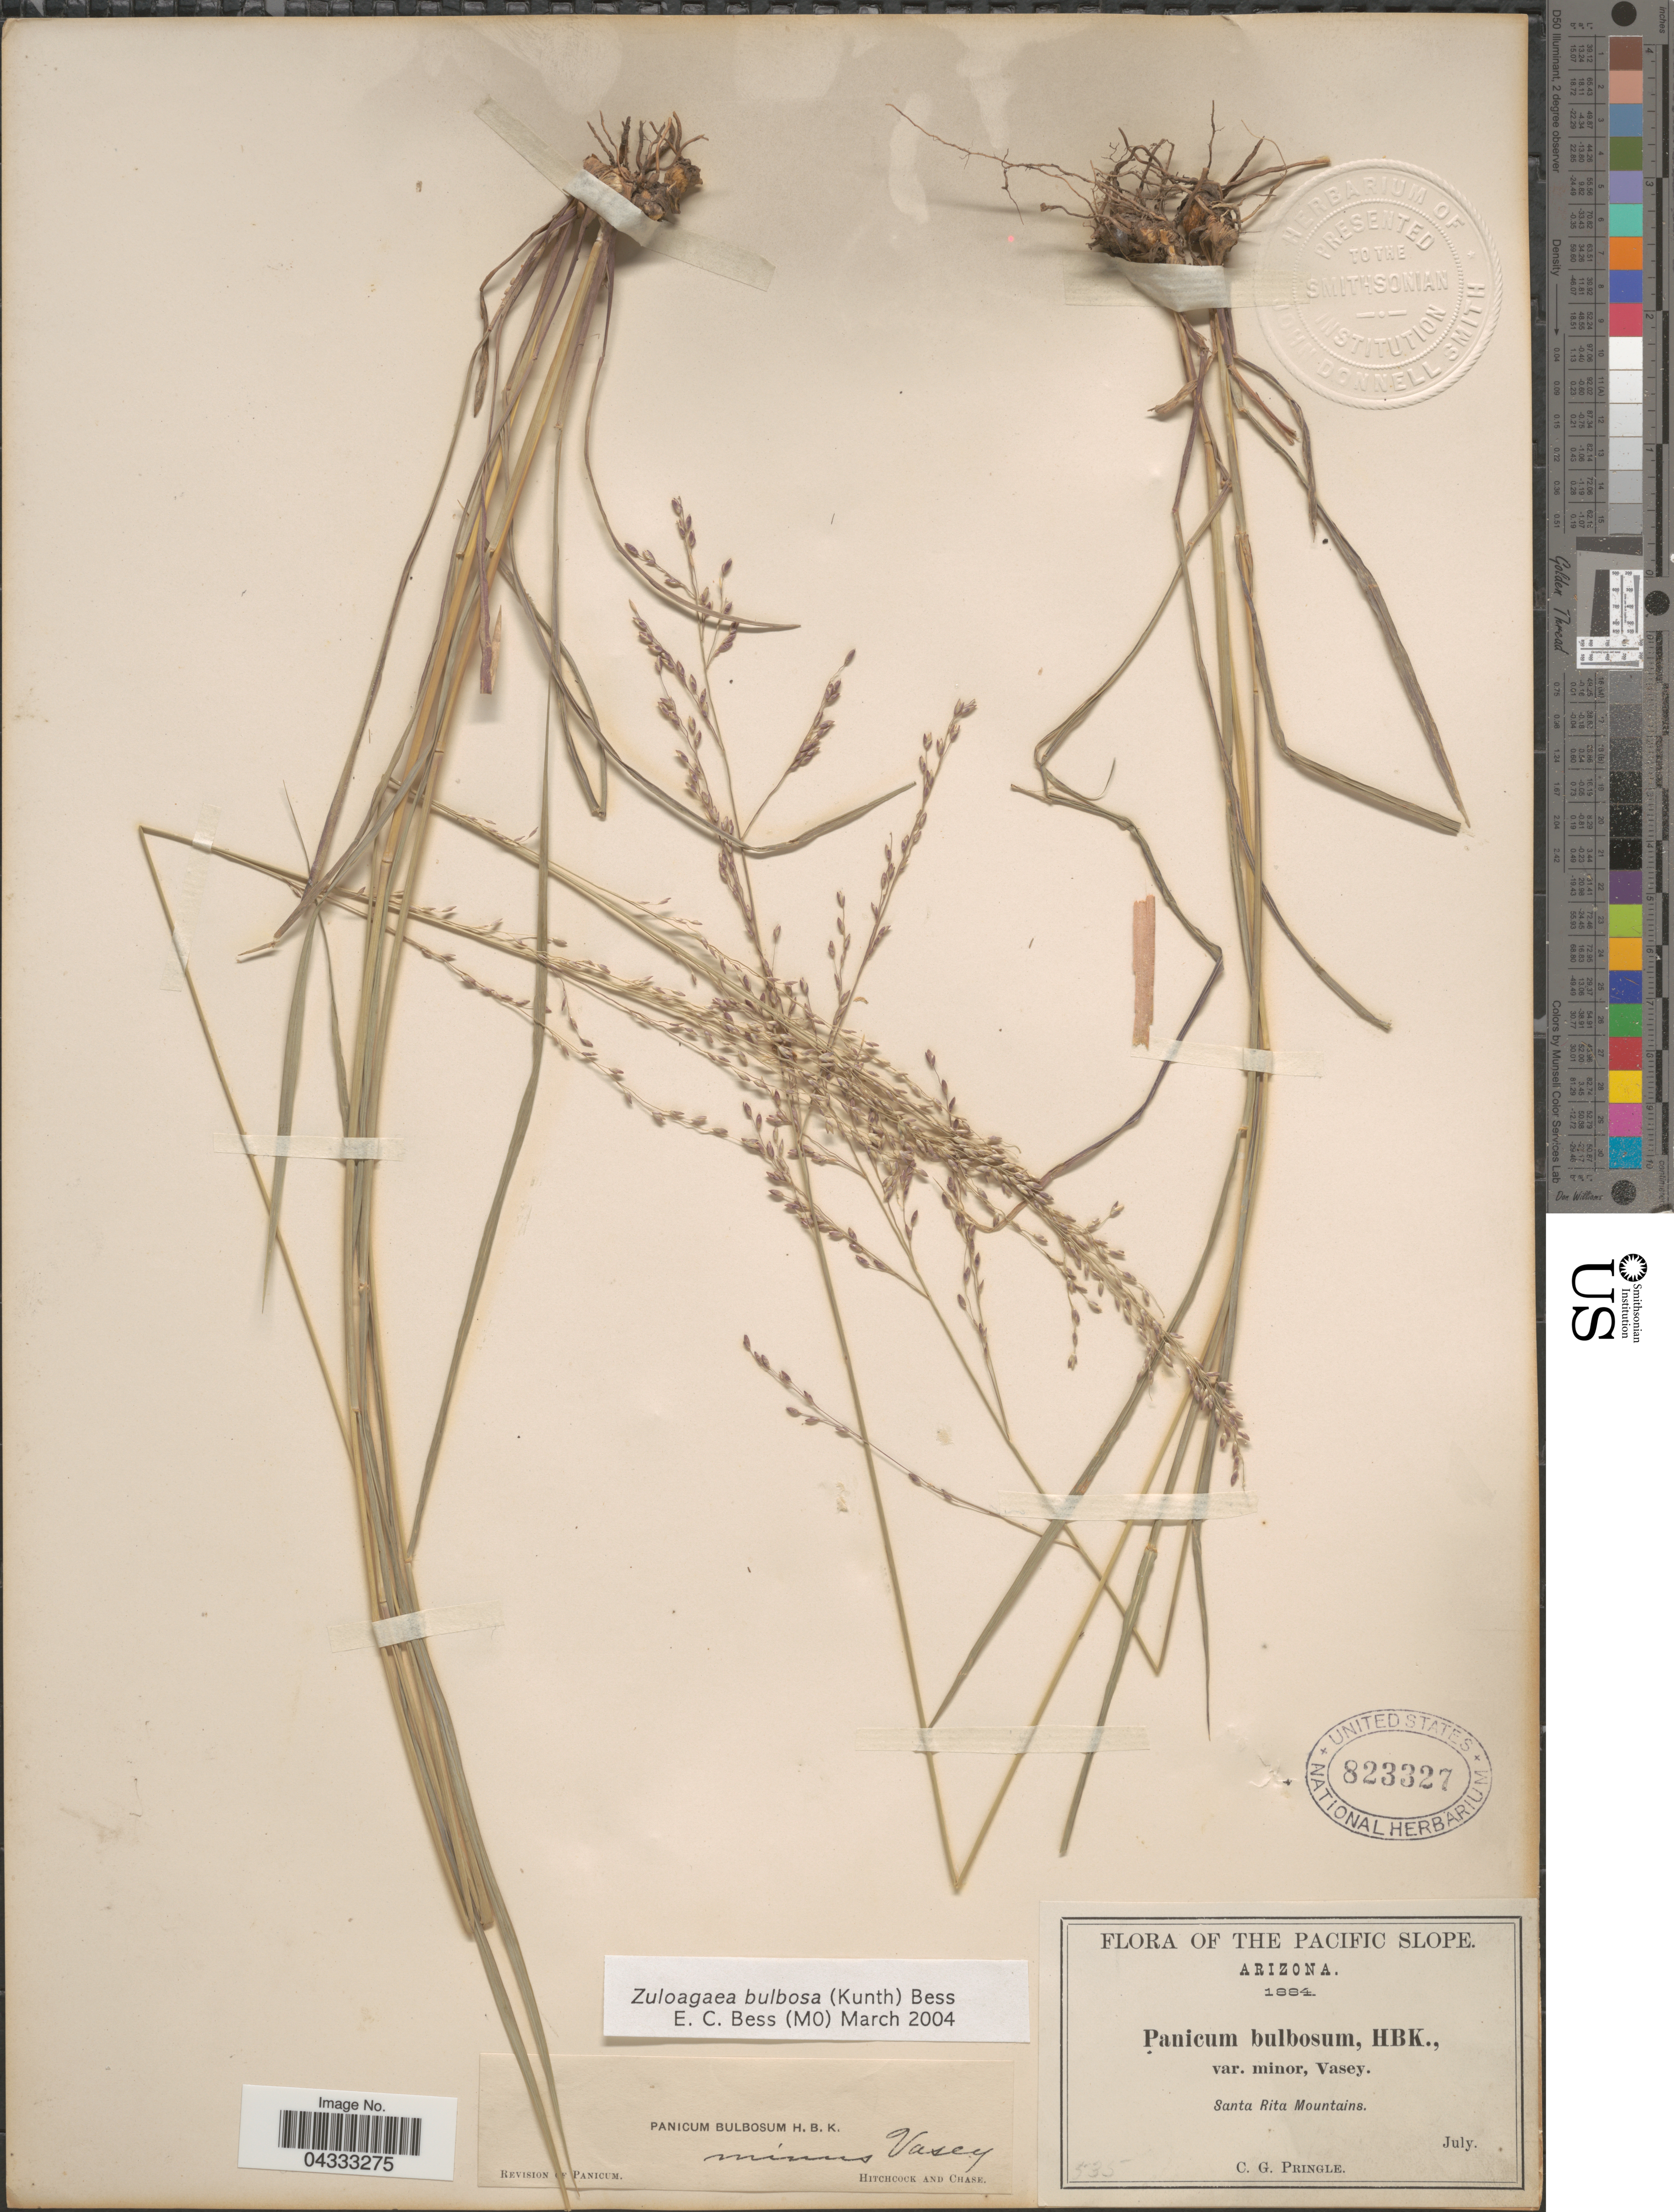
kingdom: Plantae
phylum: Tracheophyta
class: Liliopsida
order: Poales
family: Poaceae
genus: Zuloagaea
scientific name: Zuloagaea bulbosa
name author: (Kunth) E. Bess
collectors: C. G. Pringle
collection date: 1884-07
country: United States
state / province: Arizona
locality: The Pacific Slope. Santa Rita Mountains.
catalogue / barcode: US 823327